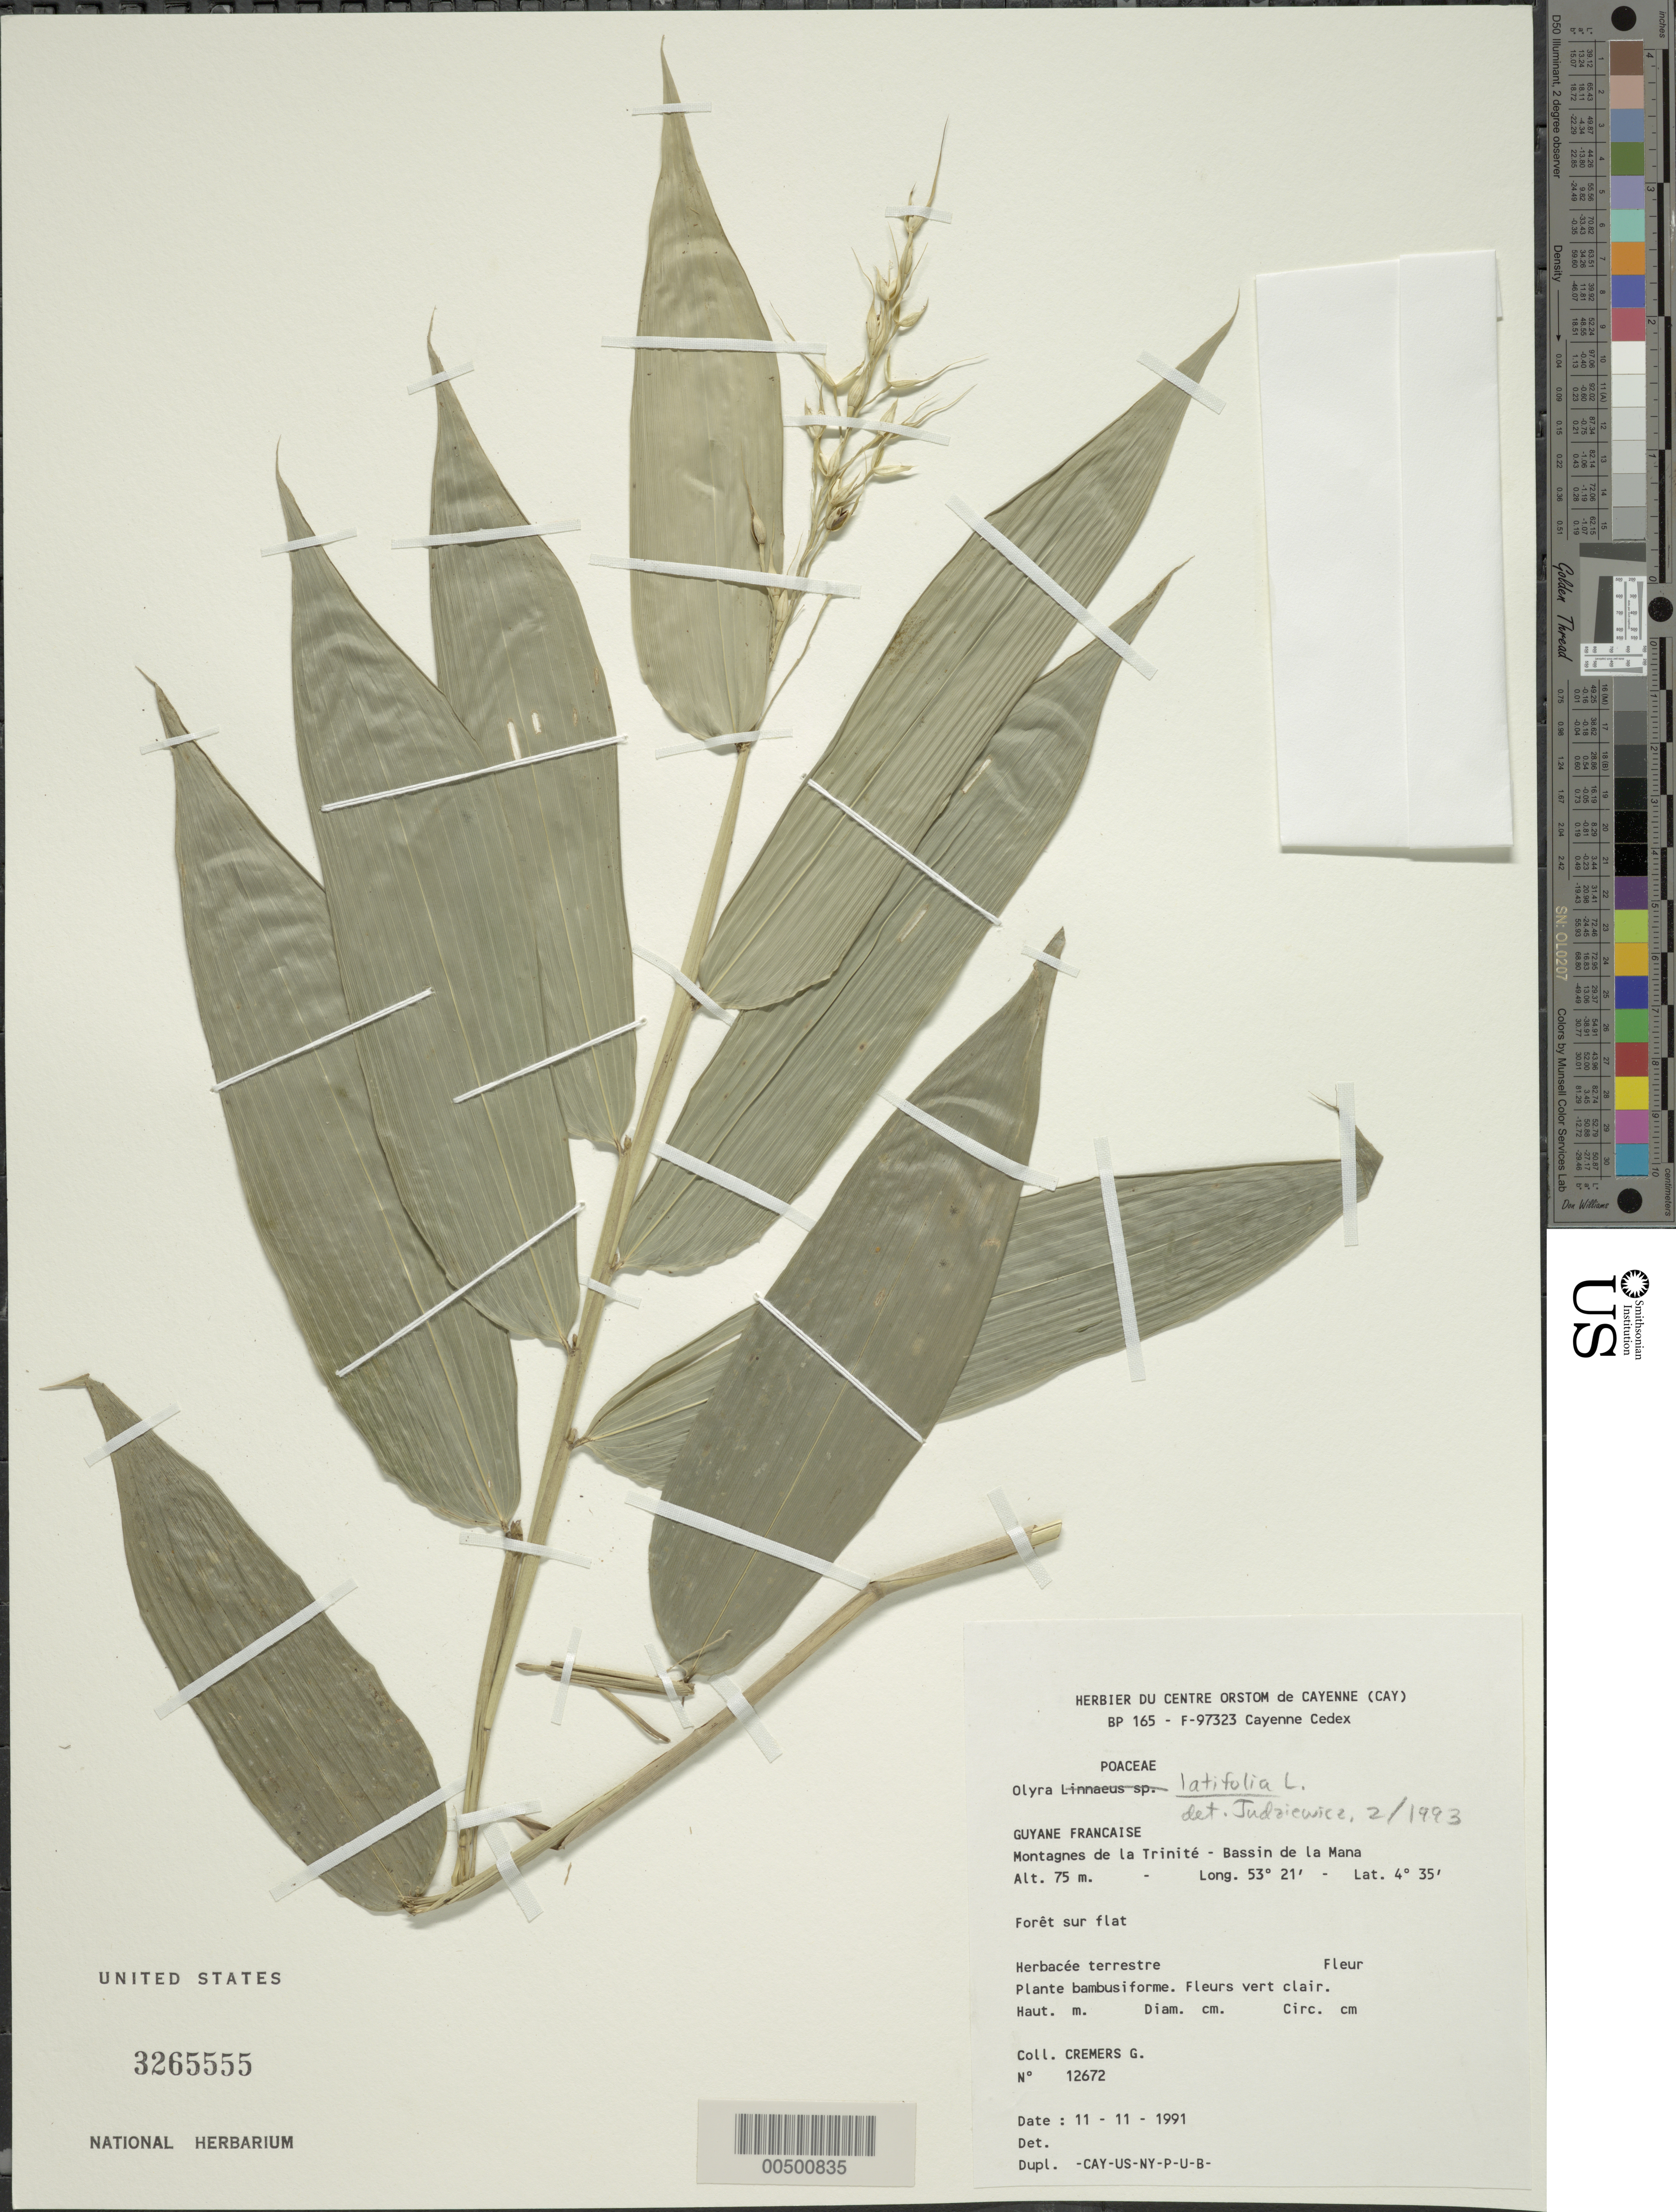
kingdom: Plantae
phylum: Tracheophyta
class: Liliopsida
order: Poales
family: Poaceae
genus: Olyra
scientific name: Olyra latifolia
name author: L.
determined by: Judziewicz, E. J.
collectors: G. Cremers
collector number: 12672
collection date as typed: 11 Nov 1991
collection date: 1991-11-11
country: French Guiana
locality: Montagnes de la trinite - bassin de la mana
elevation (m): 75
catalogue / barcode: US 3265555